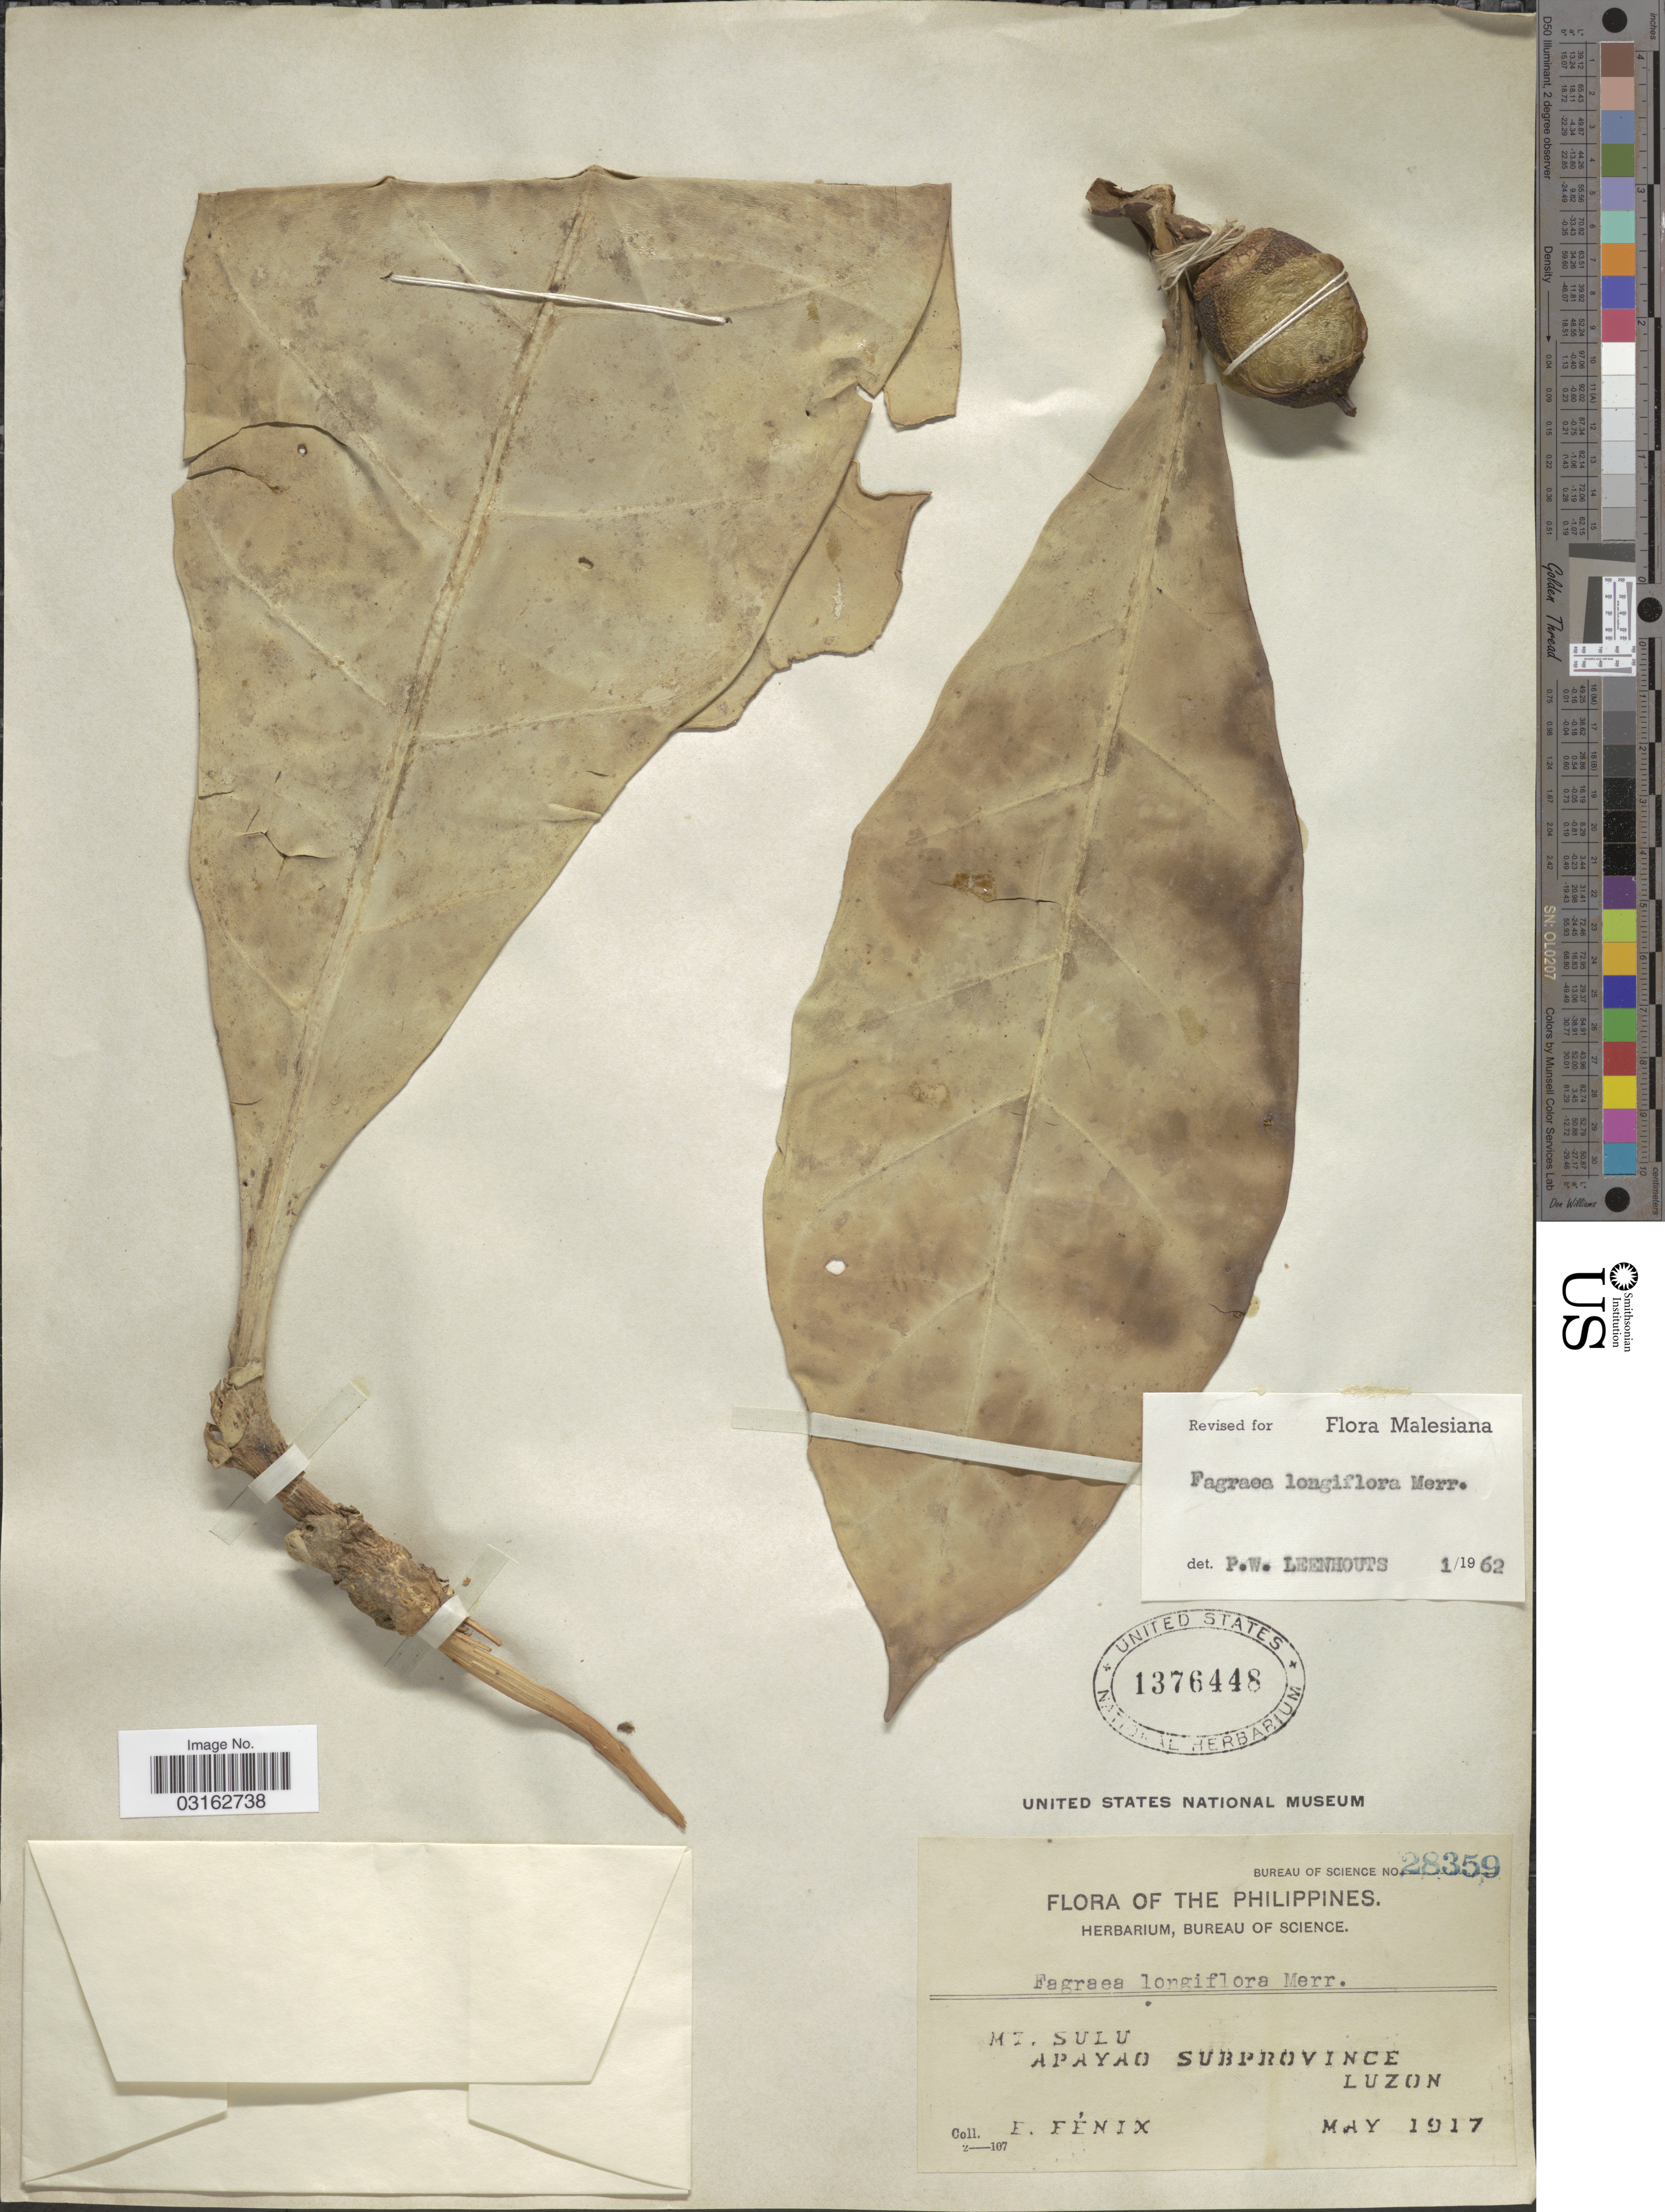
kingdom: Plantae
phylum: Tracheophyta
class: Magnoliopsida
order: Gentianales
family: Gentianaceae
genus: Fagraea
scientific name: Fagraea longiflora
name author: Merr.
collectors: E. Fénix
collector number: Bureau of Science 28359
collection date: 1917-05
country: Philippines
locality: Mt. Sulu, Apayao Subprovince, Luzon.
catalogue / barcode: US 1376448